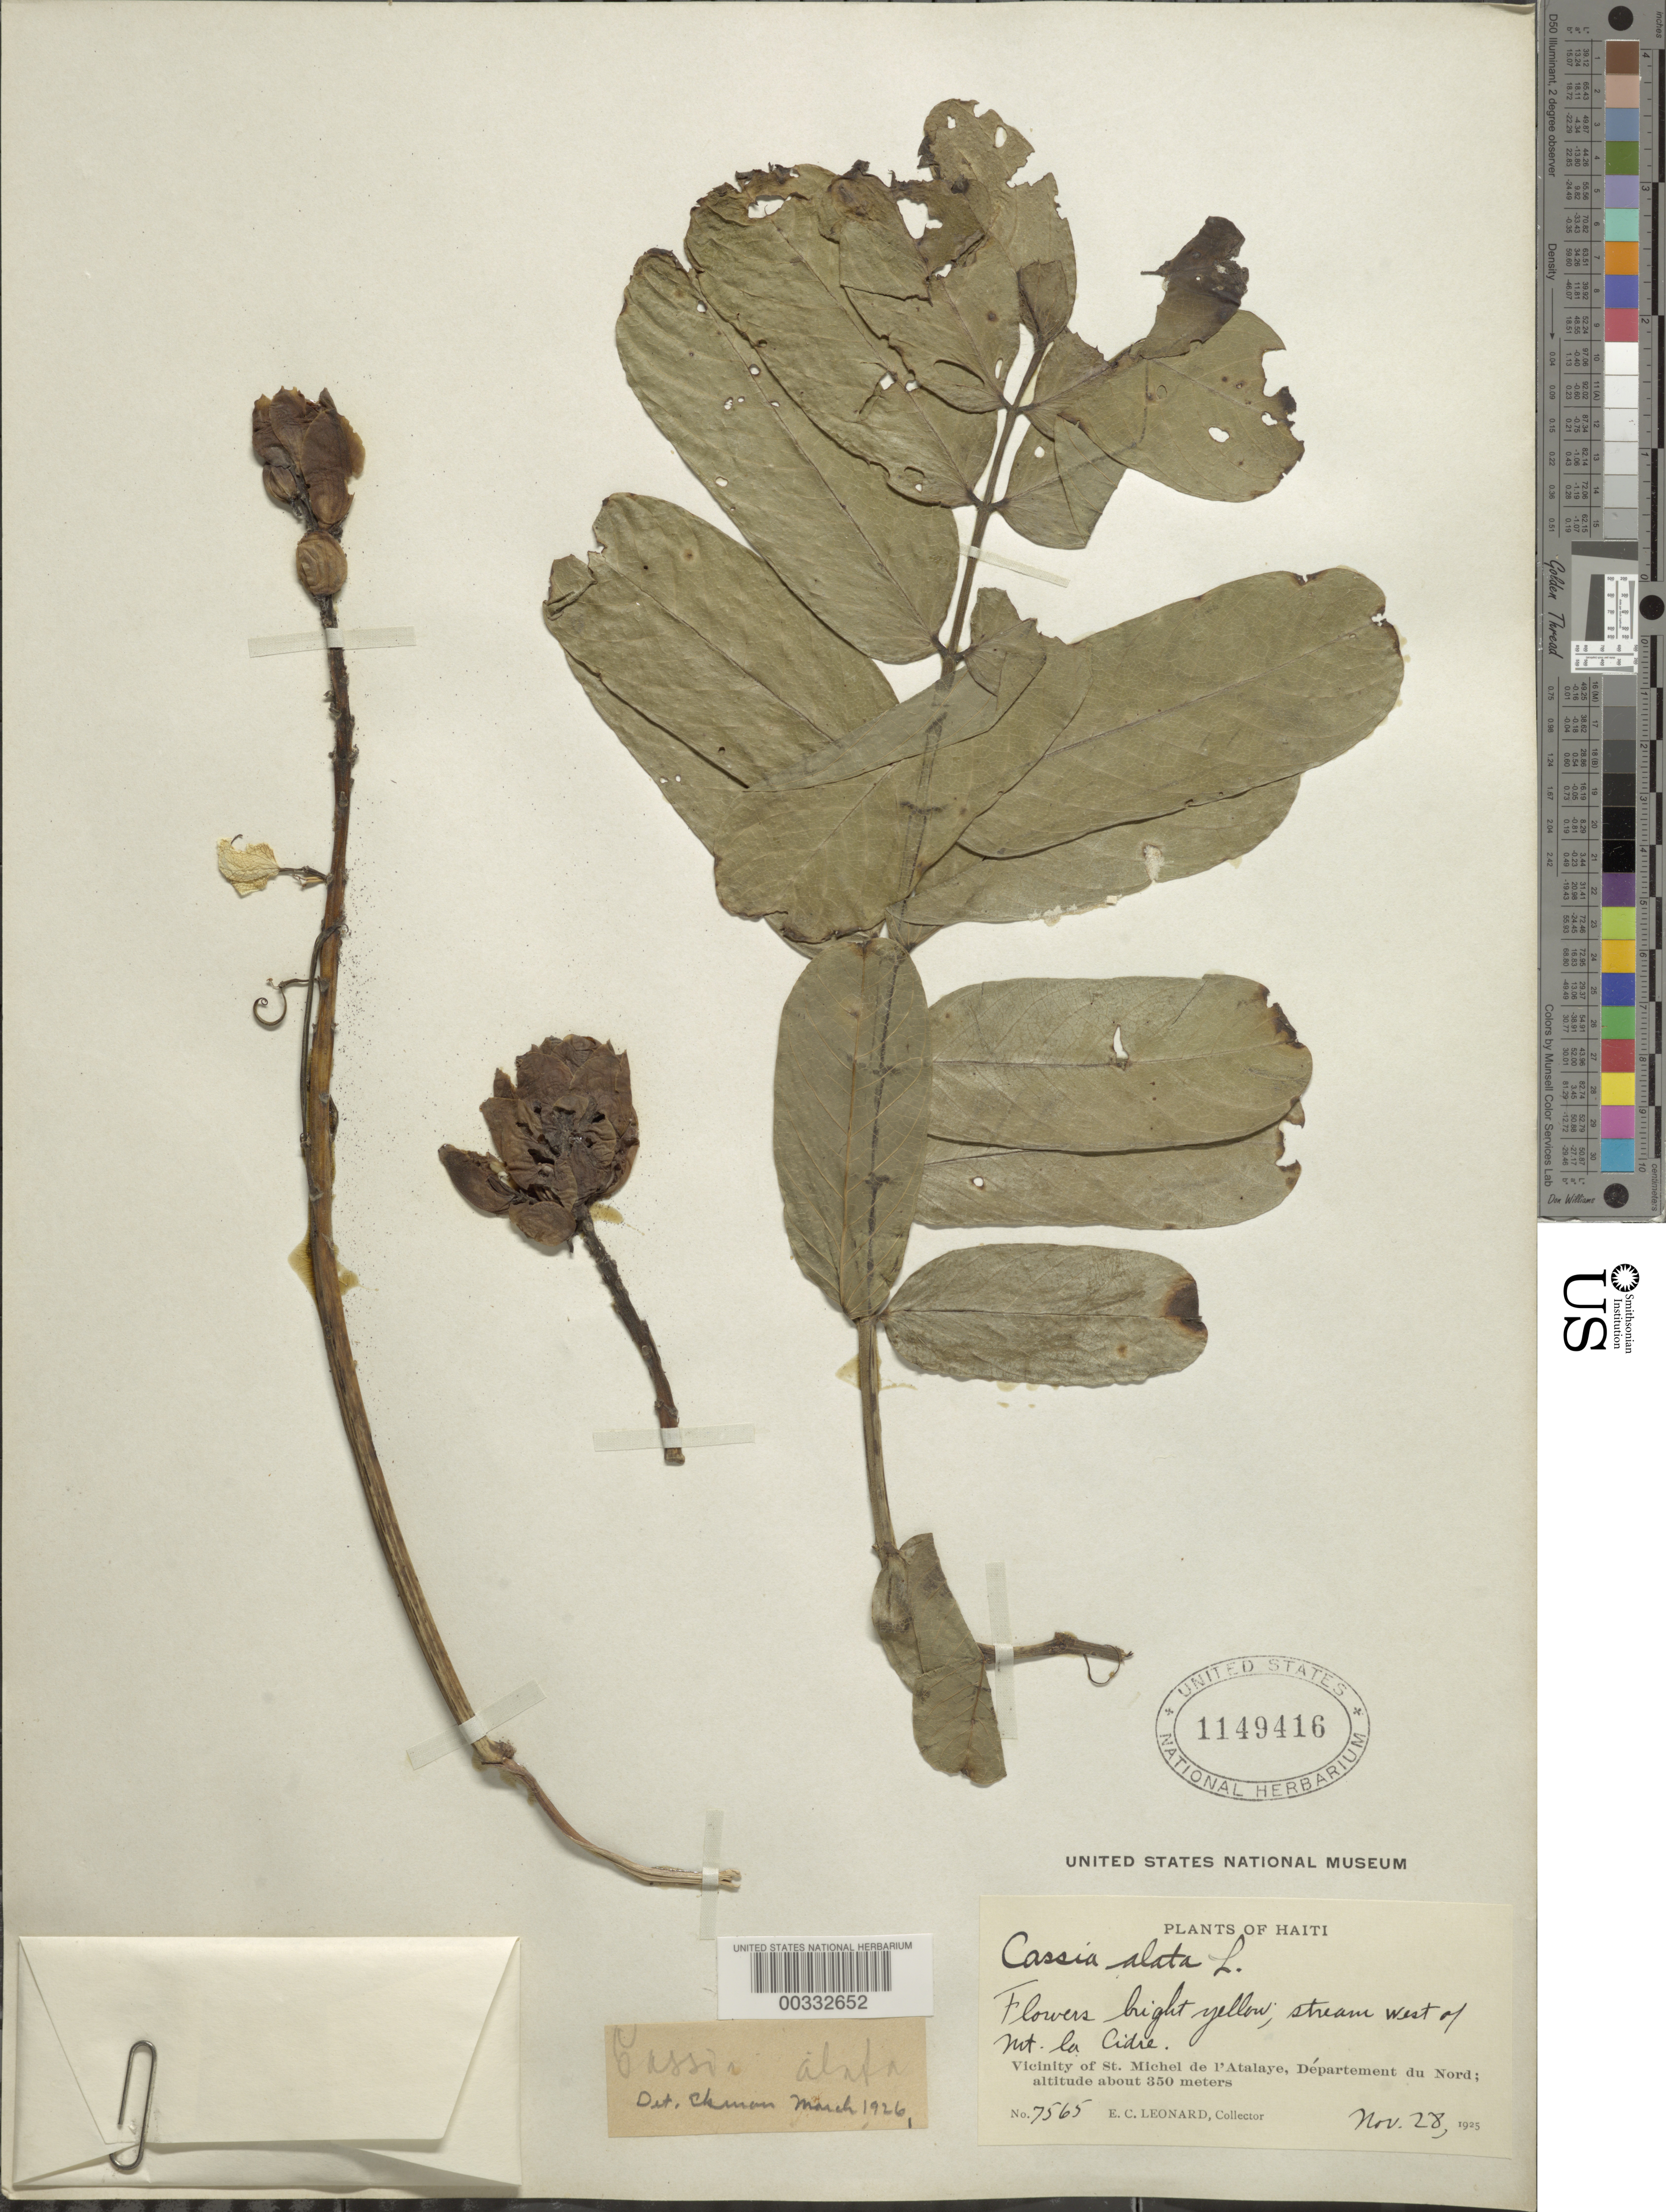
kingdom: Plantae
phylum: Tracheophyta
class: Magnoliopsida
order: Fabales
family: Fabaceae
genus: Senna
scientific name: Senna alata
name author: (L.) Roxb.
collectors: E. C. Leonard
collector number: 7565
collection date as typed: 28 Nov 1925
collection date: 1925-11-28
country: Haiti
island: Hispaniola Island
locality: Stream w of mt. la cidre; vicinity of st. michael de l'atalaye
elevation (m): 350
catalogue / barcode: US 1149416